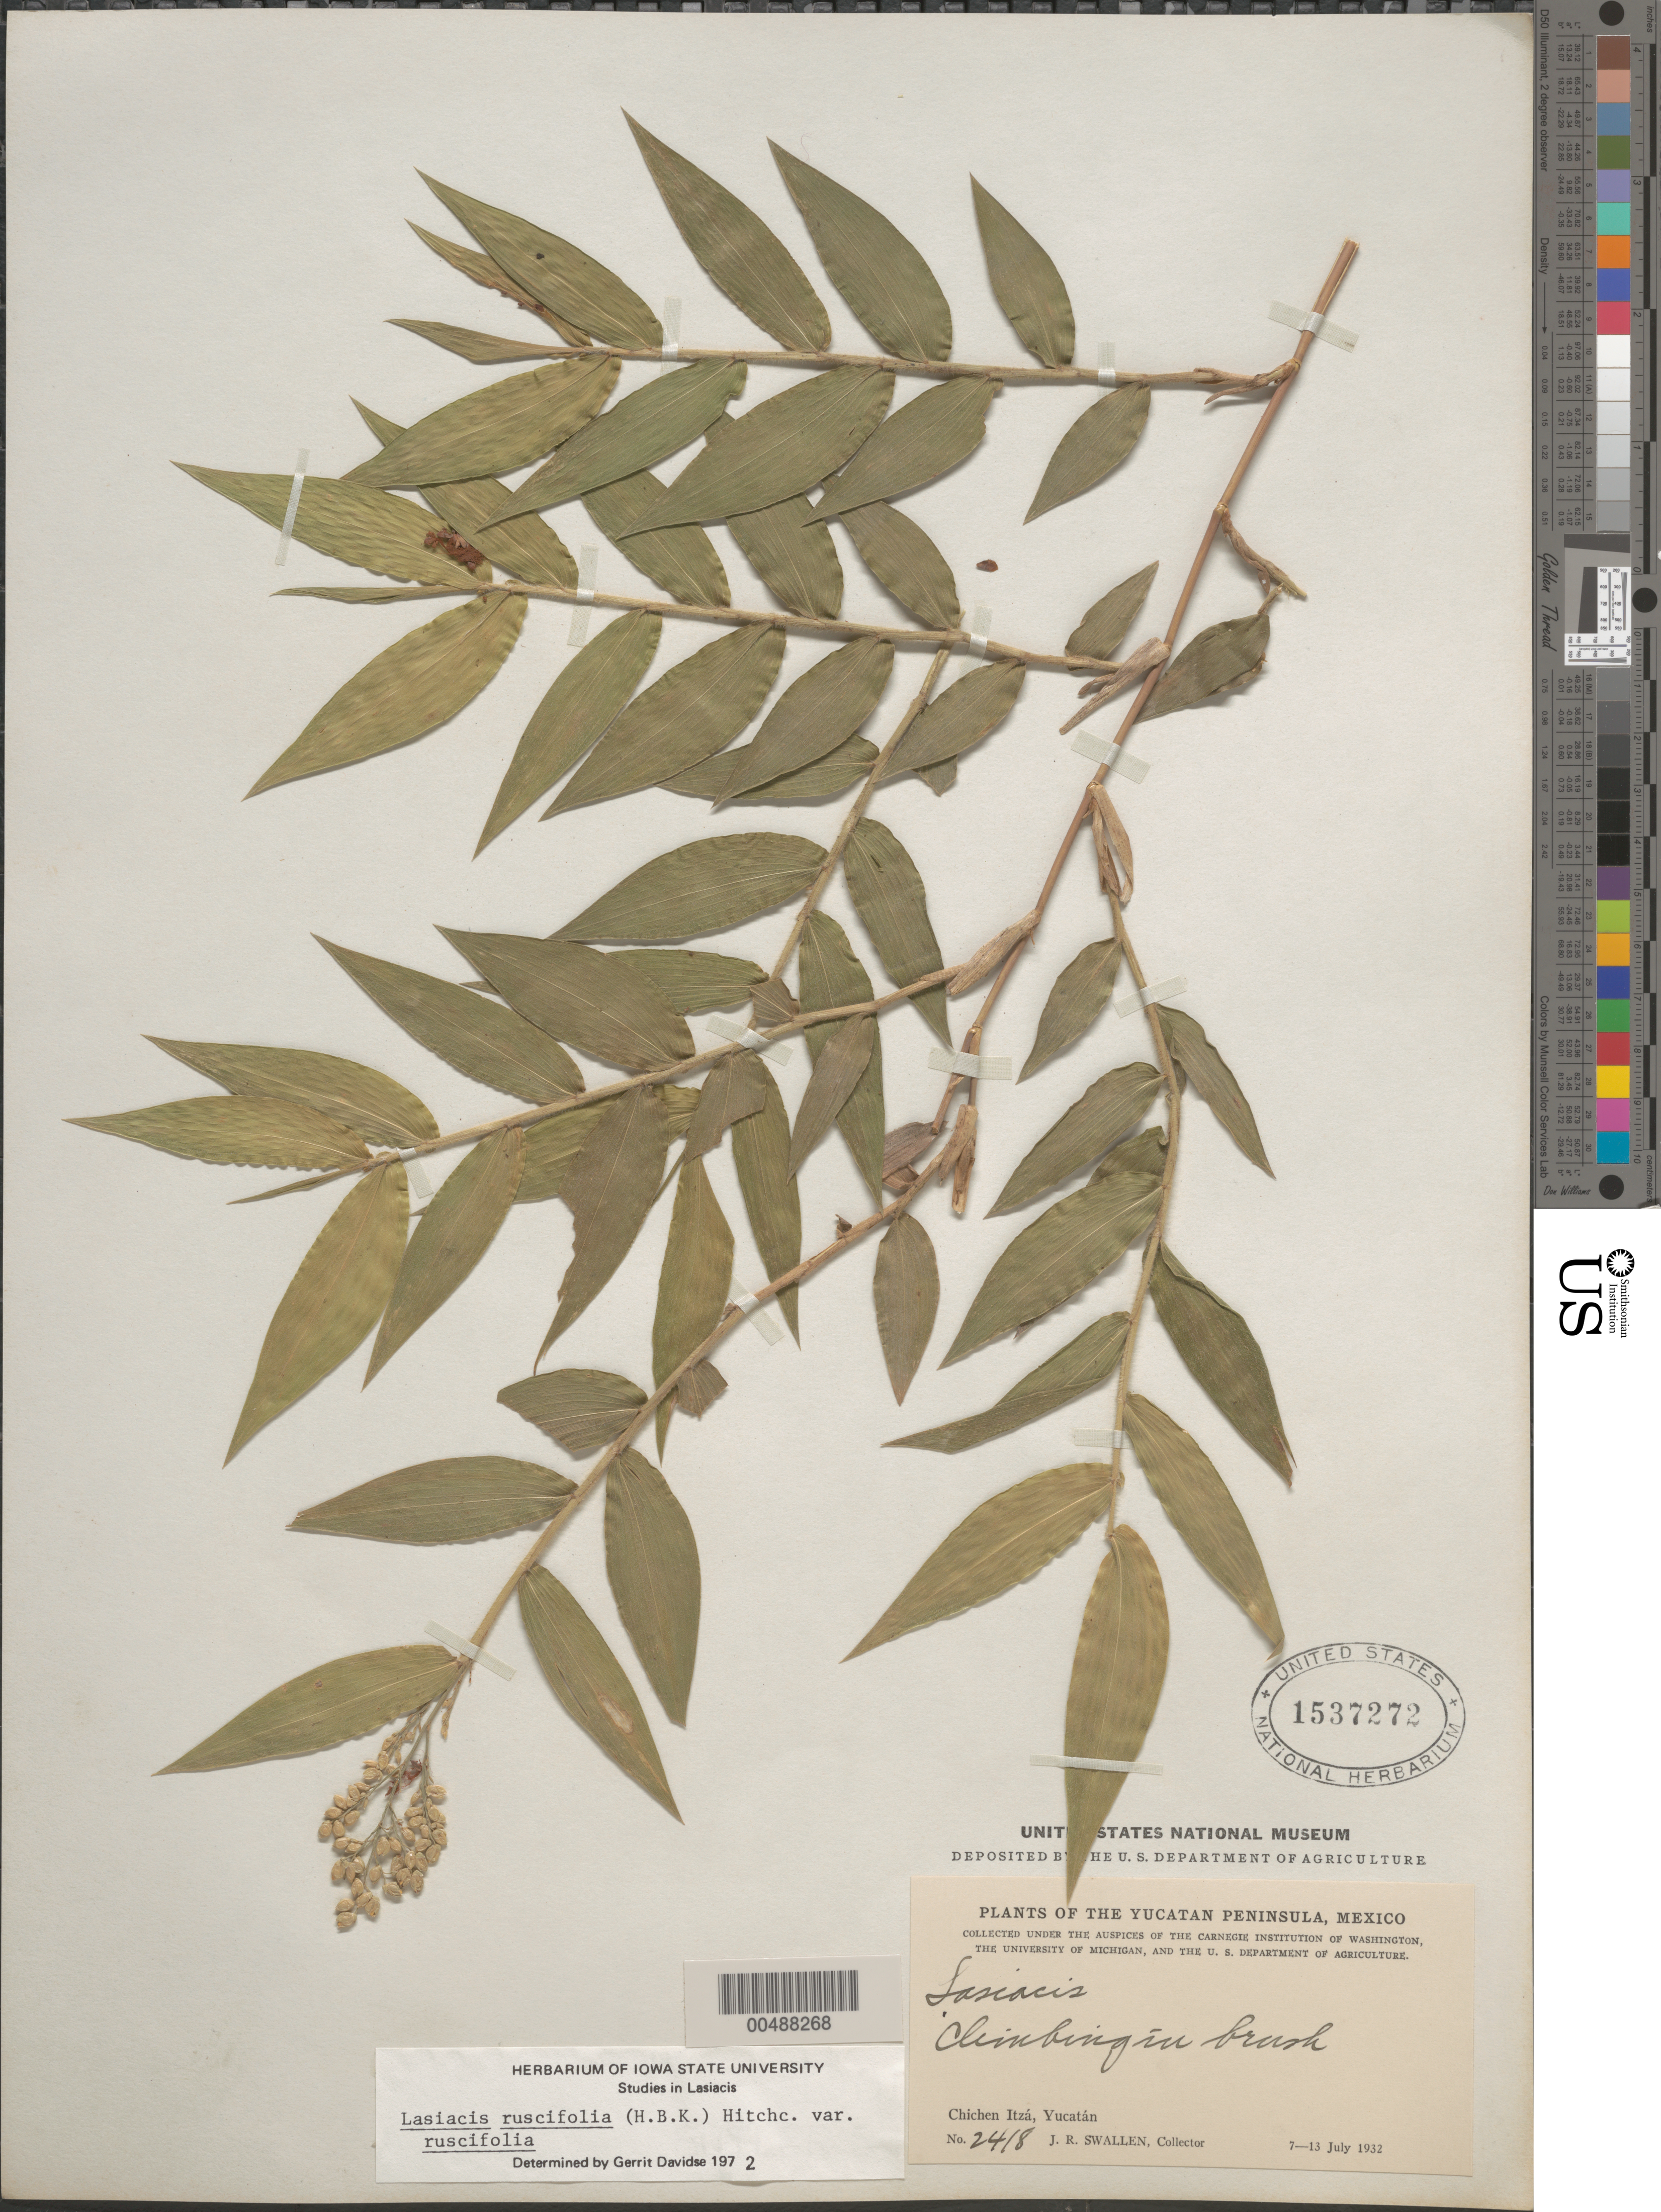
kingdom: Plantae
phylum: Tracheophyta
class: Liliopsida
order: Poales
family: Poaceae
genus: Lasiacis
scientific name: Lasiacis ruscifolia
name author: (Kunth) Hitchc.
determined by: Davidse, Gerrit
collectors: J. R. Swallen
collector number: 2418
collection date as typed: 7 Jul 1932 to 13 Jul 1932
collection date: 1932-07-07/1932-07-13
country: Mexico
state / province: Yucatan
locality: Yucatan Peninsula, Chichen Itz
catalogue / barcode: US 1537272